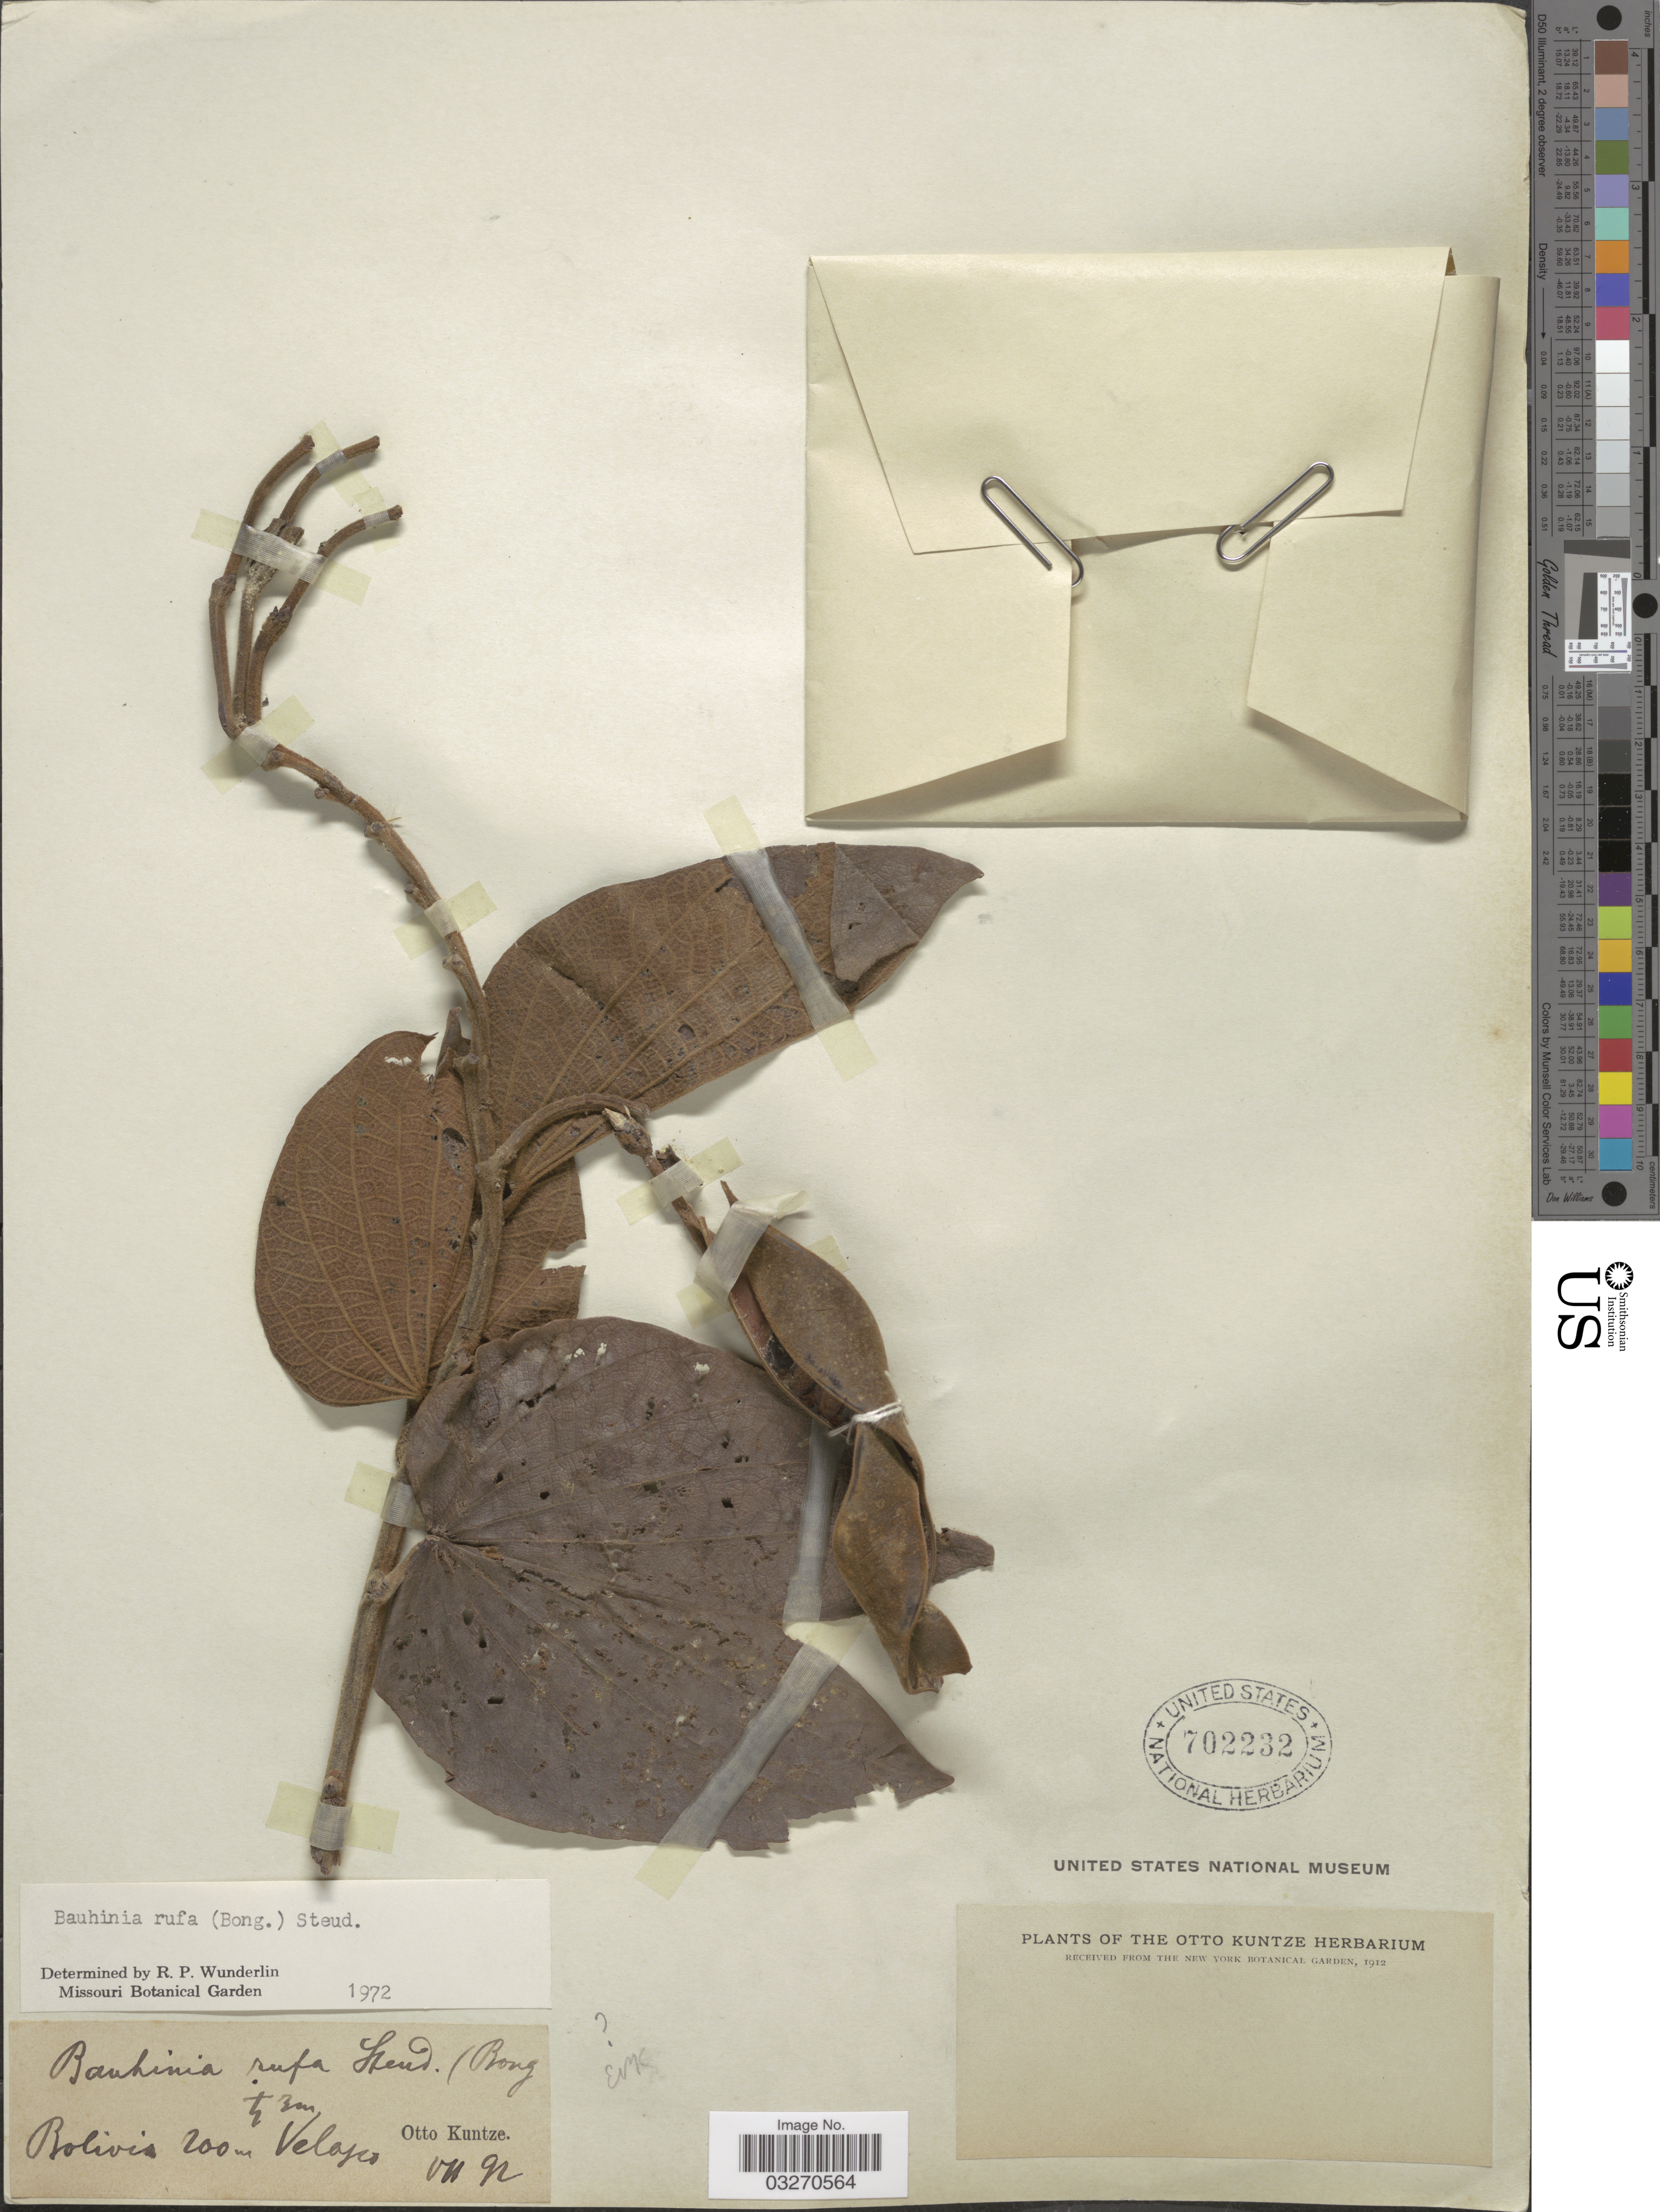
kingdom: Plantae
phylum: Tracheophyta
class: Magnoliopsida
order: Fabales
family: Fabaceae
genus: Bauhinia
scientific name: Bauhinia rufa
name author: (Bong.) Steud.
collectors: C.E.O. Kuntze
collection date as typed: Transcribed d/m/y: /7/92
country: Bolivia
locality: Velasco.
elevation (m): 200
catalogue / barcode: US 702232